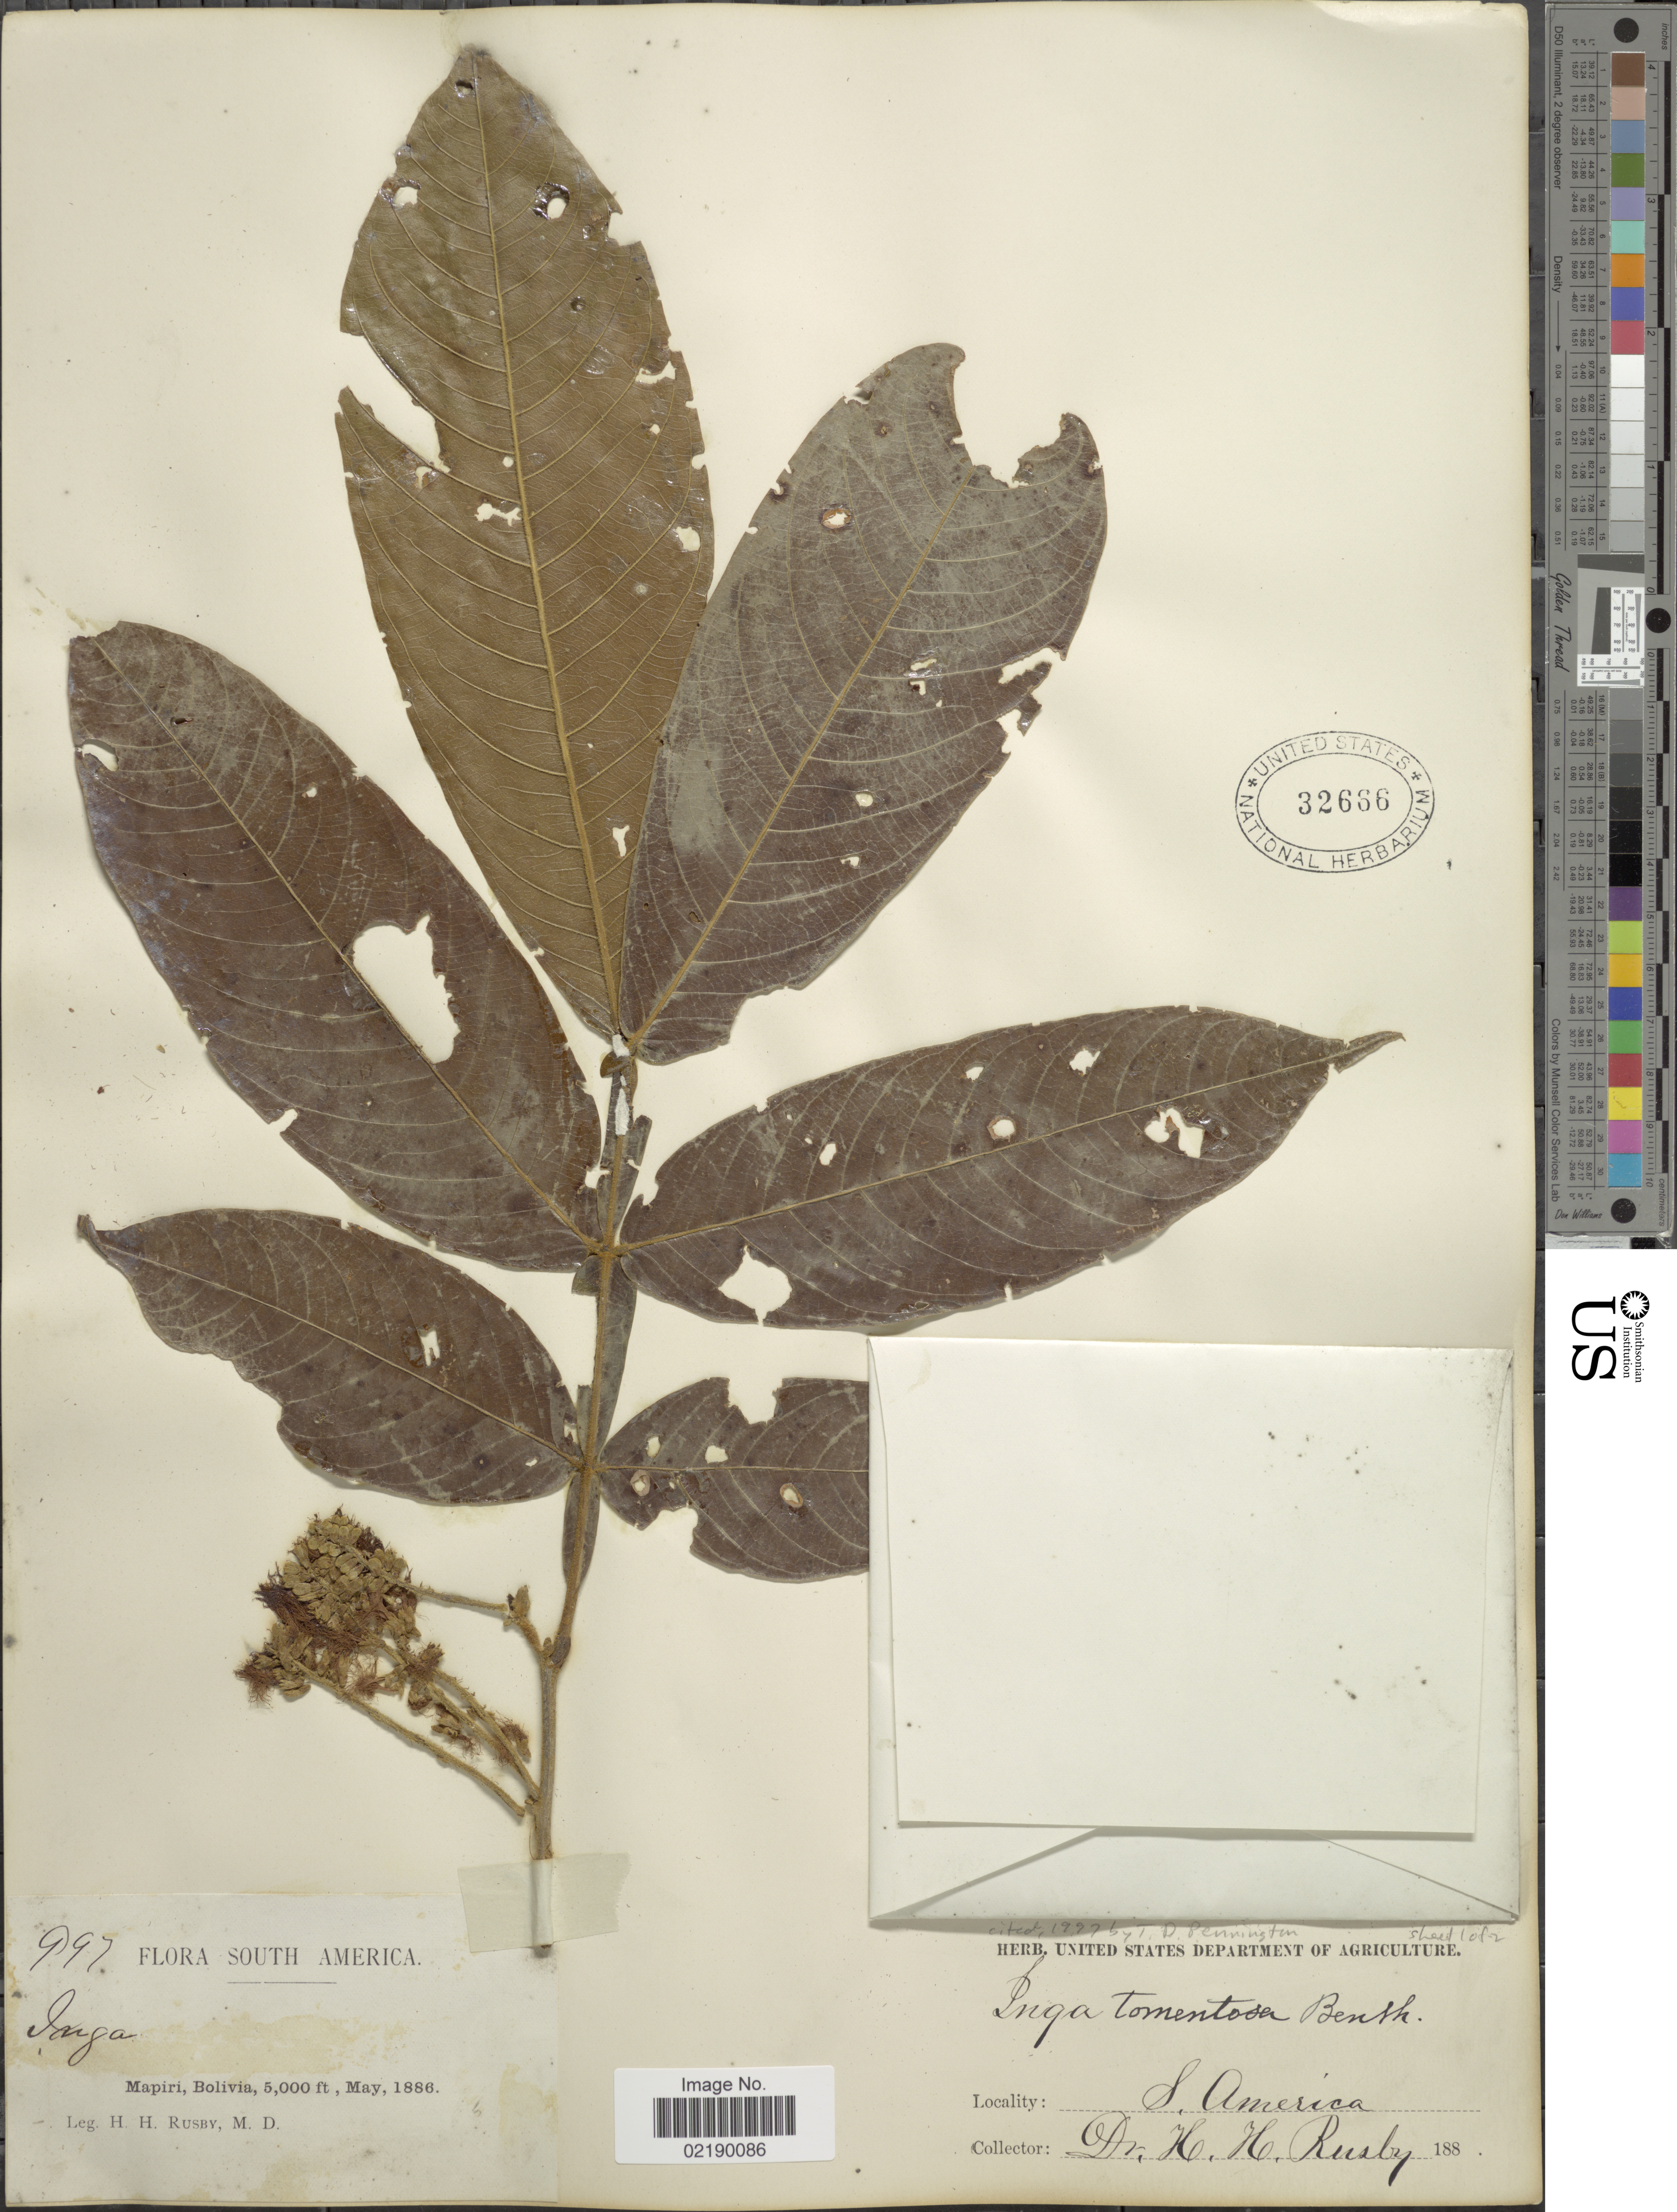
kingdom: Plantae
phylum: Tracheophyta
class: Magnoliopsida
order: Fabales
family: Fabaceae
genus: Inga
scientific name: Inga tomentosa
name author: Benth.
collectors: H. H. Rusby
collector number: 997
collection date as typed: May, 1886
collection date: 1886-05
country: Bolivia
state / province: La Páz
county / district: Larecaja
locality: Mapiri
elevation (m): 1524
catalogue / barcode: US 32666